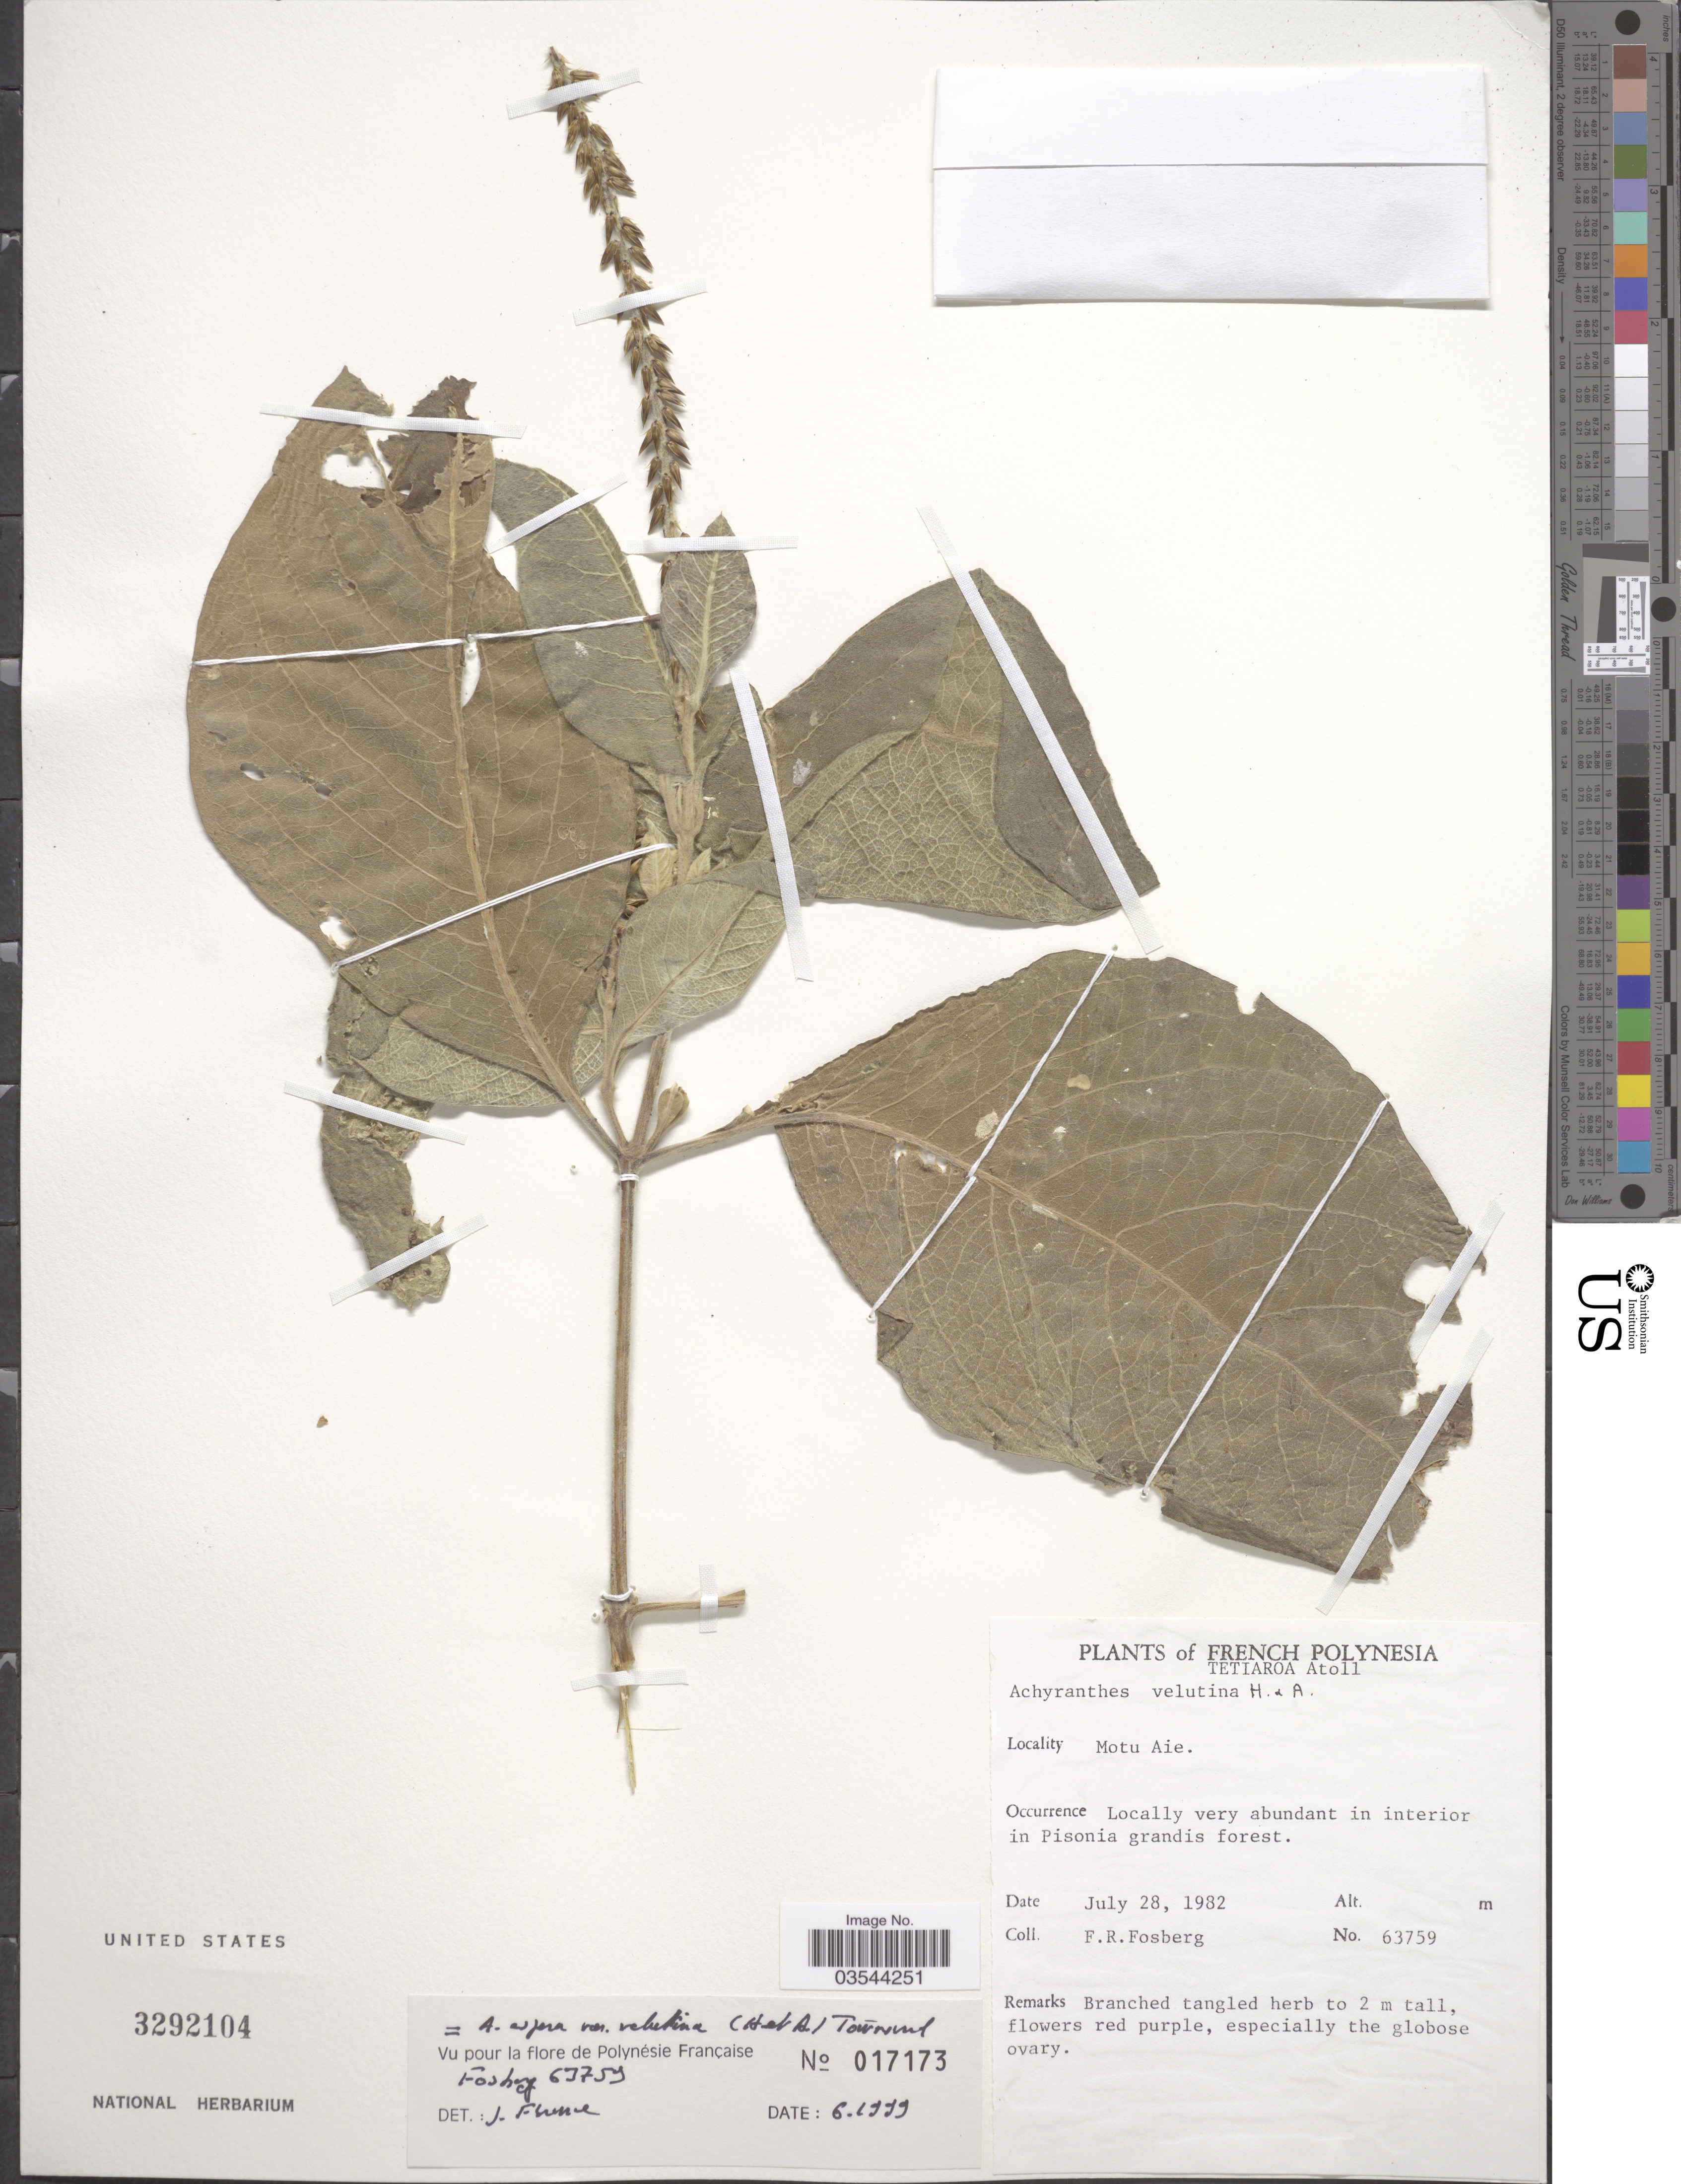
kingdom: Plantae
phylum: Tracheophyta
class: Magnoliopsida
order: Caryophyllales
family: Amaranthaceae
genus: Achyranthes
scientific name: Achyranthes aspera var. velutina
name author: (Hook. & Arn.) C. C. Towns.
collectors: F. R. Fosberg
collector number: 63759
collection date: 1982-07-28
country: French Polynesia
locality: Tetiaroa Atoll. Motu Aie.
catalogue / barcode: US 3292104